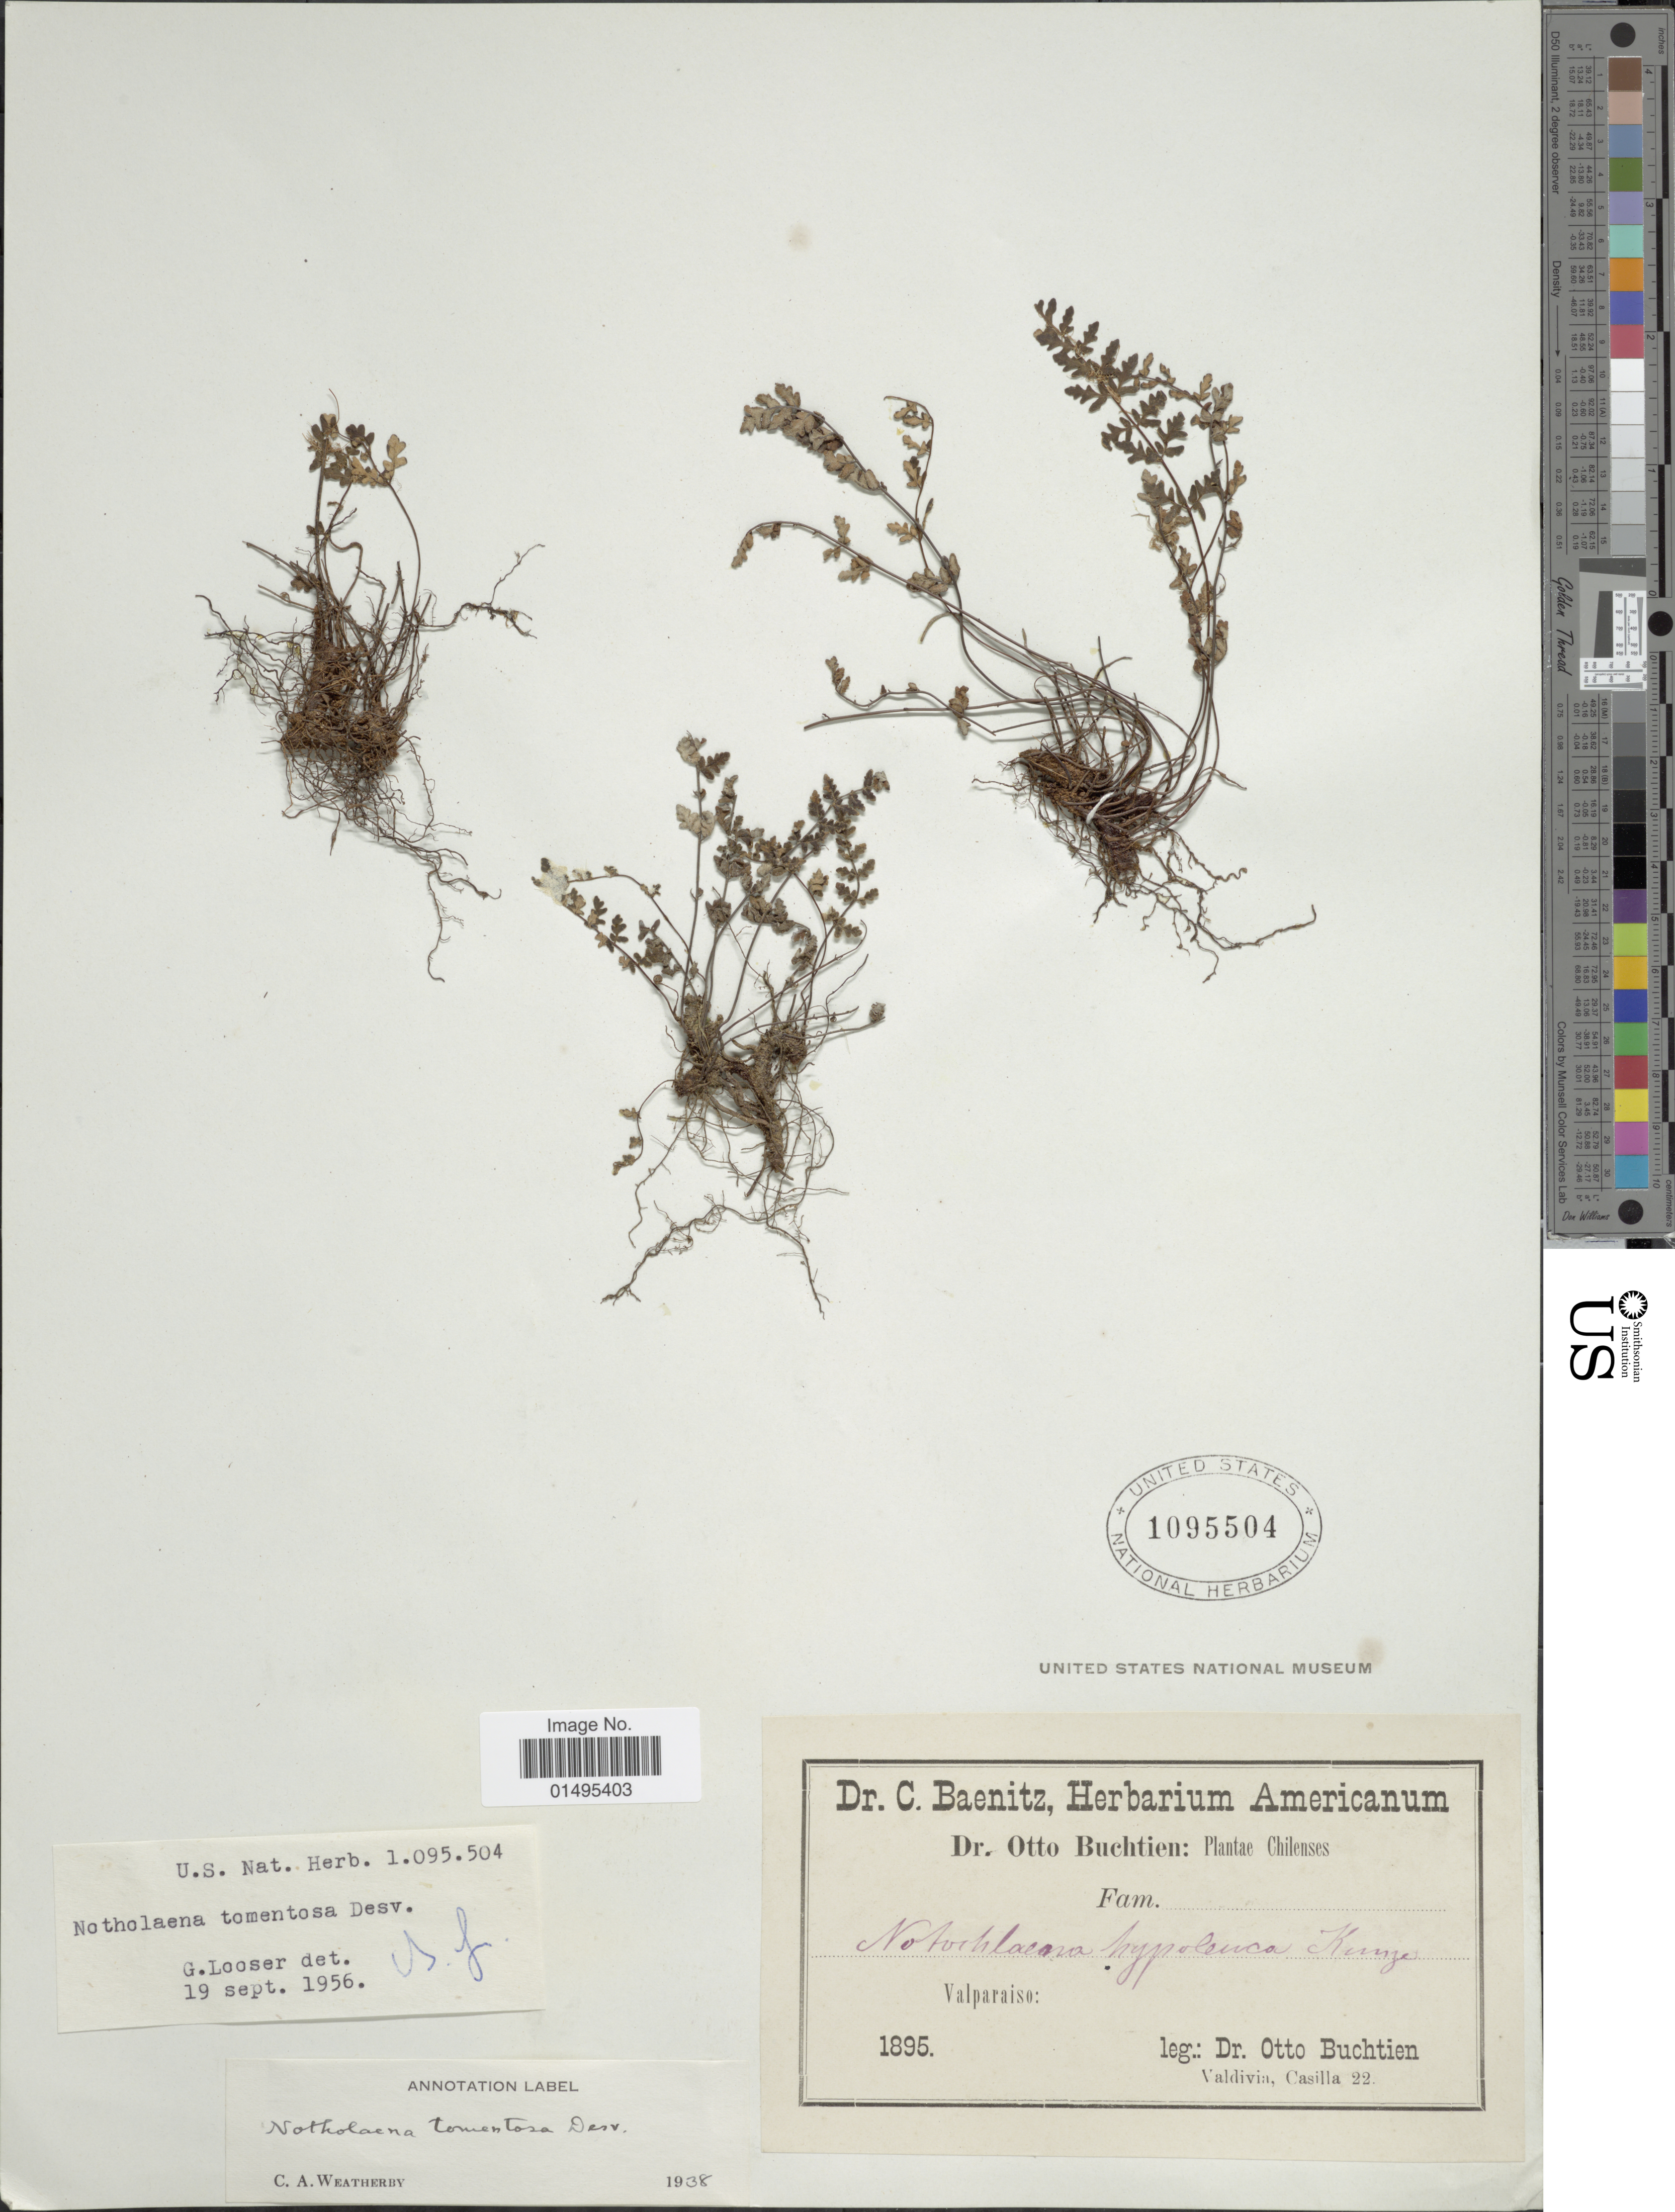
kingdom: Plantae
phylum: Tracheophyta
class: Polypodiopsida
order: Polypodiales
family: Pteridaceae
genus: Myriopteris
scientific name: Myriopteris tomentosa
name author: (Link) Fée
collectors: O. Buchtien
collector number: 22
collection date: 1895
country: Chile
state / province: Valparaíso (V)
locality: Chilenses, Valparaiso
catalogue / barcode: US 1095504